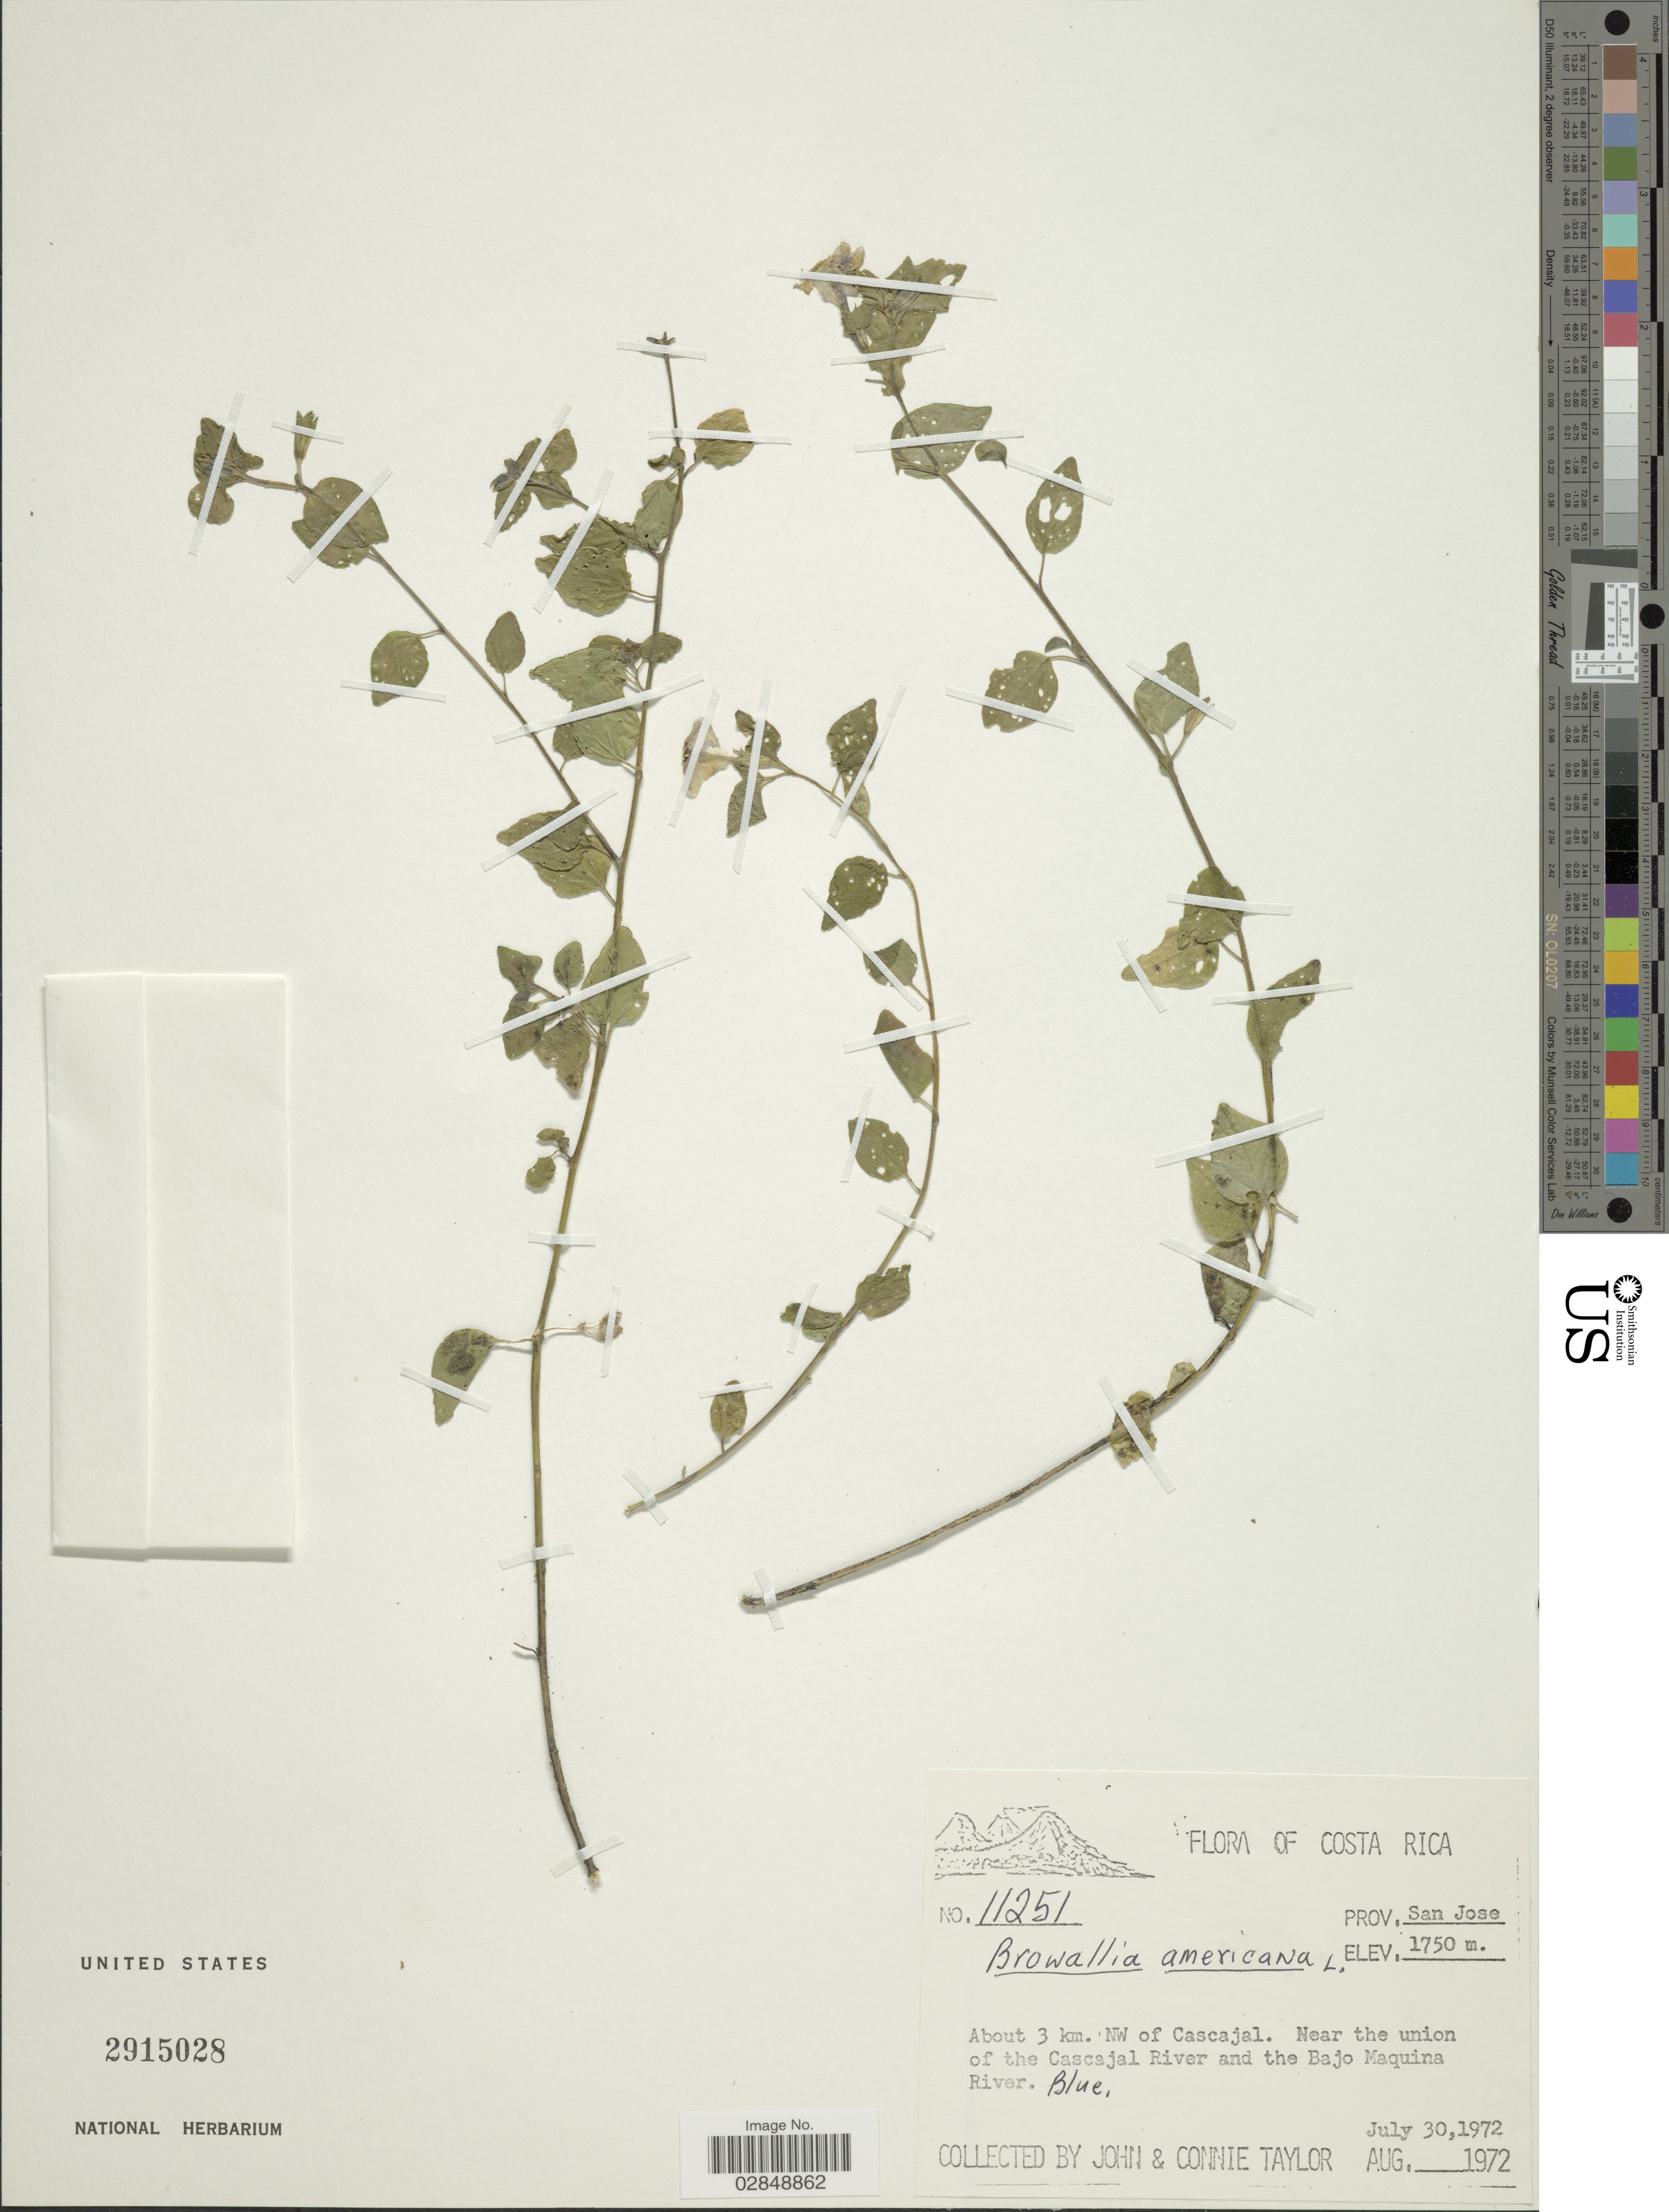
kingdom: Plantae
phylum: Tracheophyta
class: Magnoliopsida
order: Solanales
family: Solanaceae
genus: Browallia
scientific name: Browallia americana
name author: L.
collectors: J. Taylor & C. Taylor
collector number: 11251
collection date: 1972-07-30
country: Costa Rica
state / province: San José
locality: About 3 km. NW of Cascajal. Near the union of the Cascajal River and the Bajo Maquina River.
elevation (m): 1750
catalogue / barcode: US 2915028